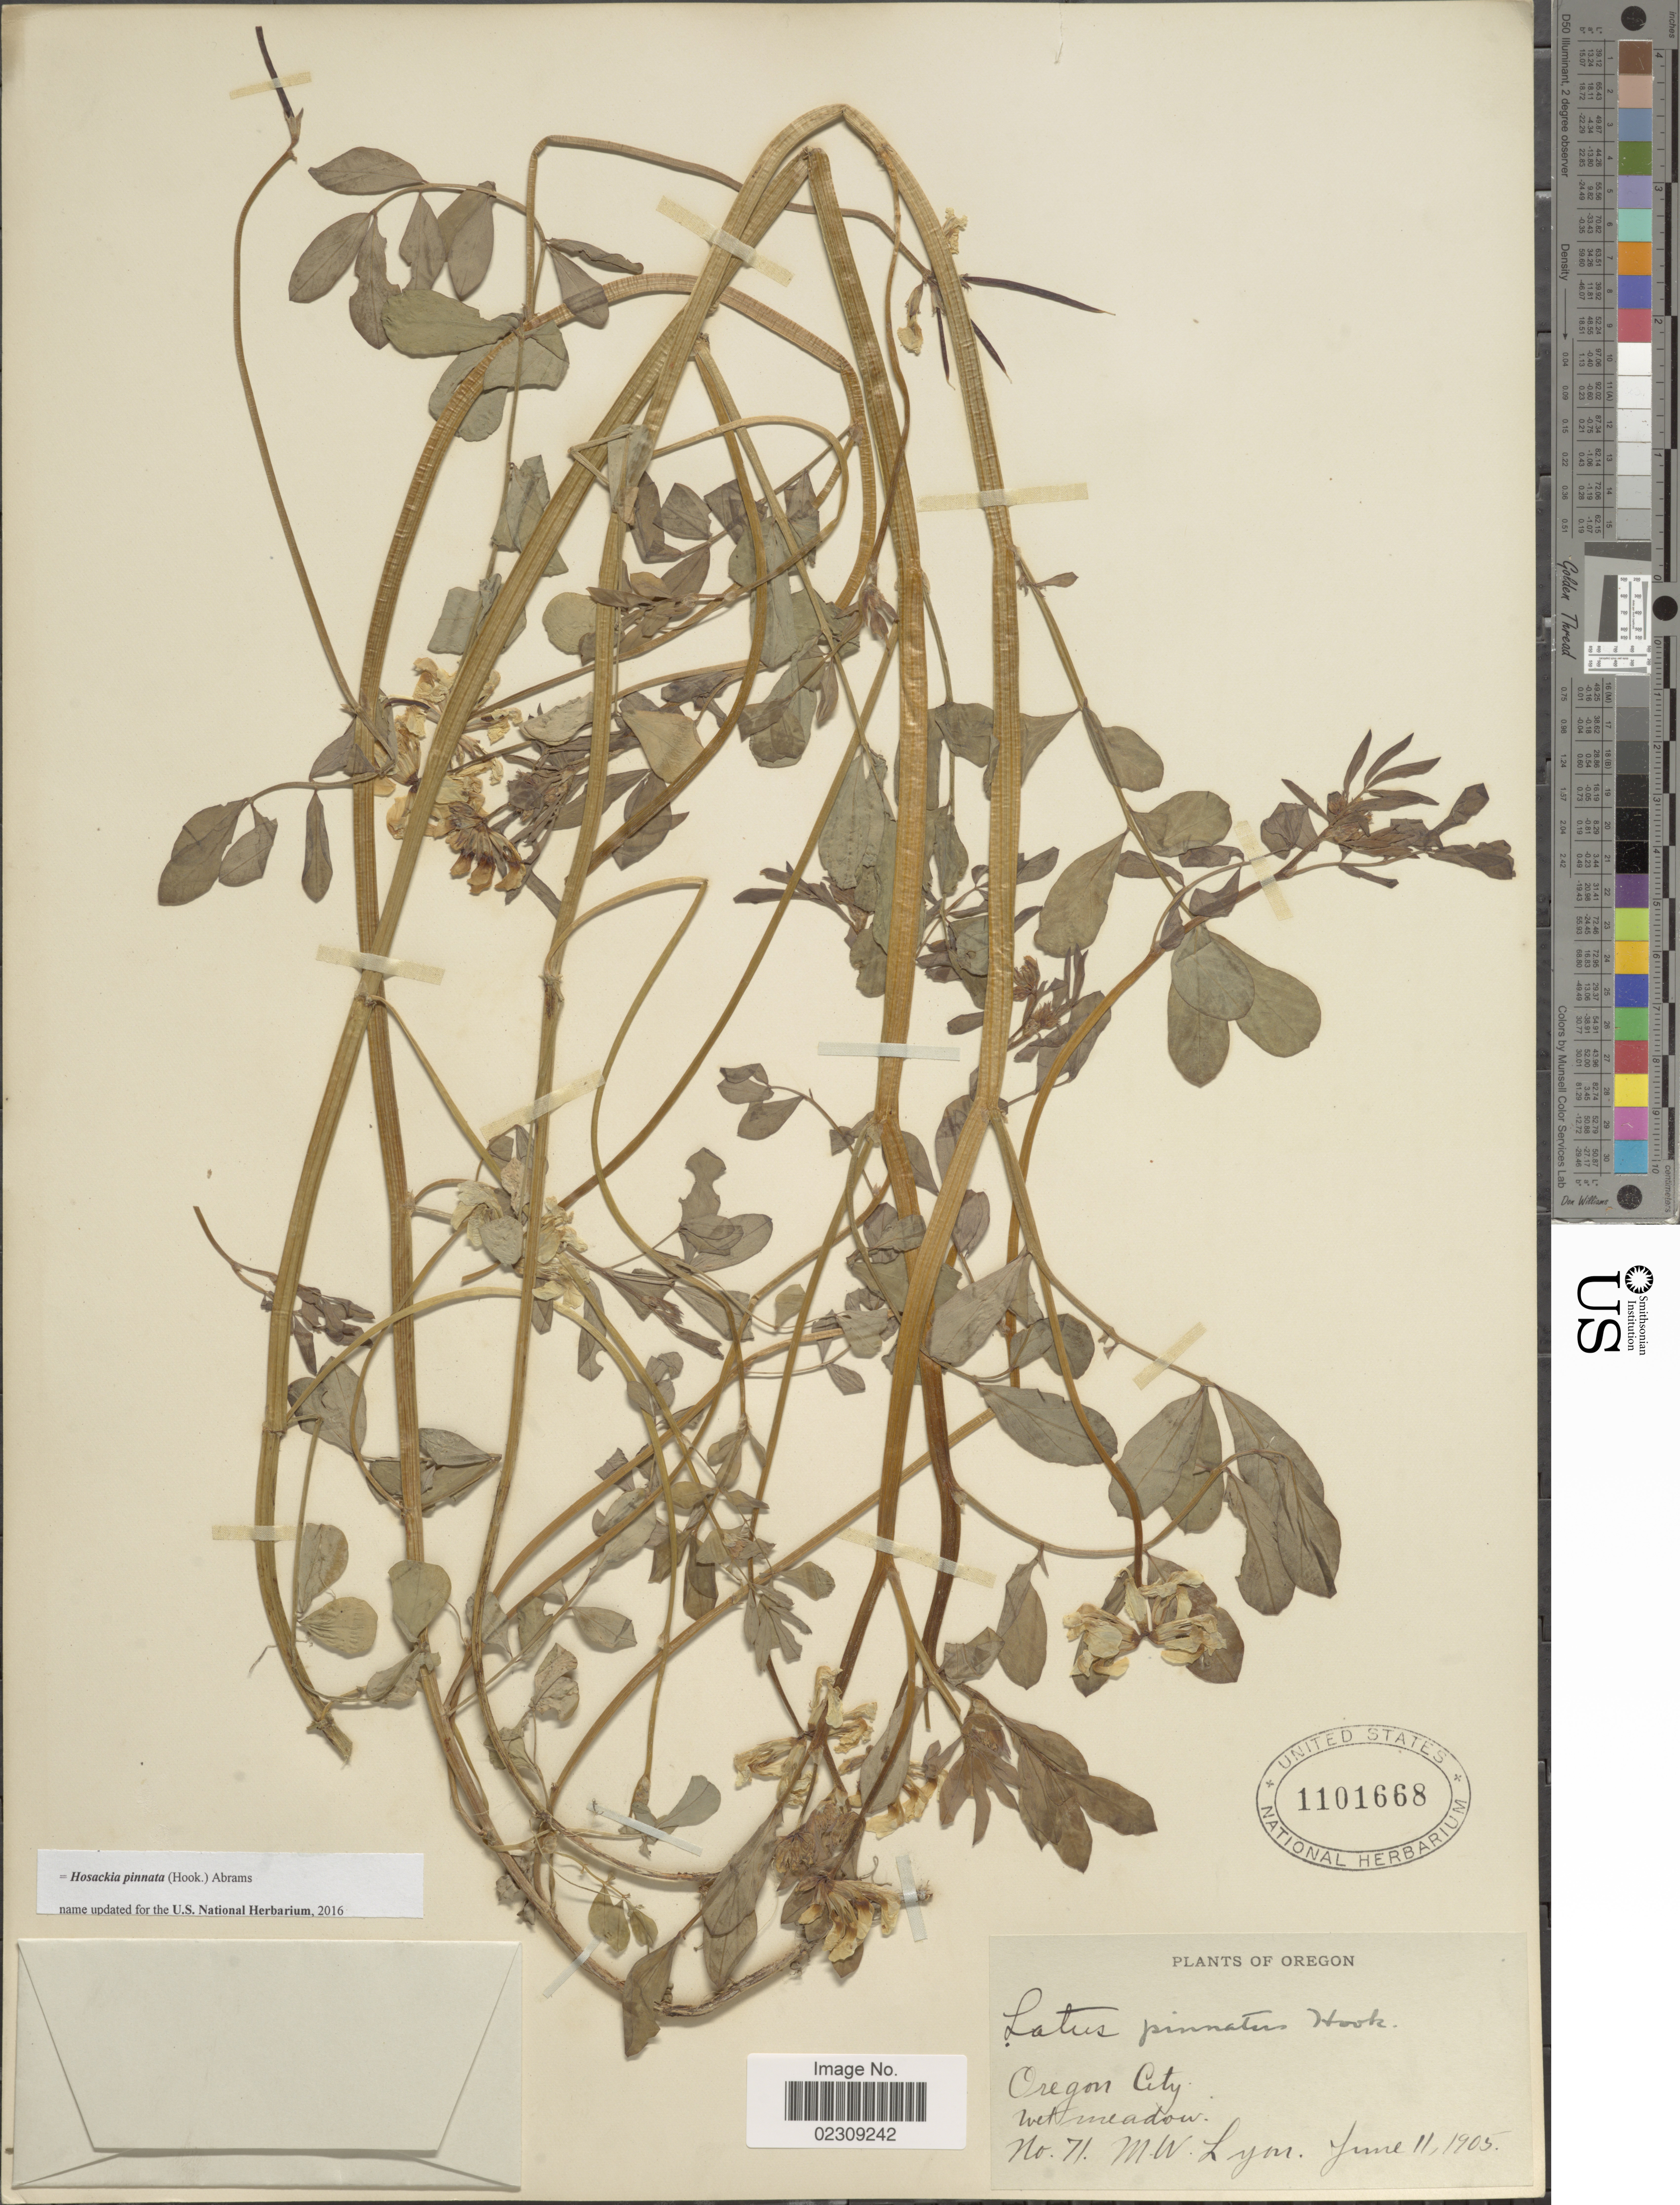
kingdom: Plantae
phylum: Tracheophyta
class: Magnoliopsida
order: Fabales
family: Fabaceae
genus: Hosackia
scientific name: Hosackia pinnata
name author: (Hook.) Abrams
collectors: M. W. Lyon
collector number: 71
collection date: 1905-06-11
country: United States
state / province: Oregon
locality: Oregon City, wet meadow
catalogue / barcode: US 1101668